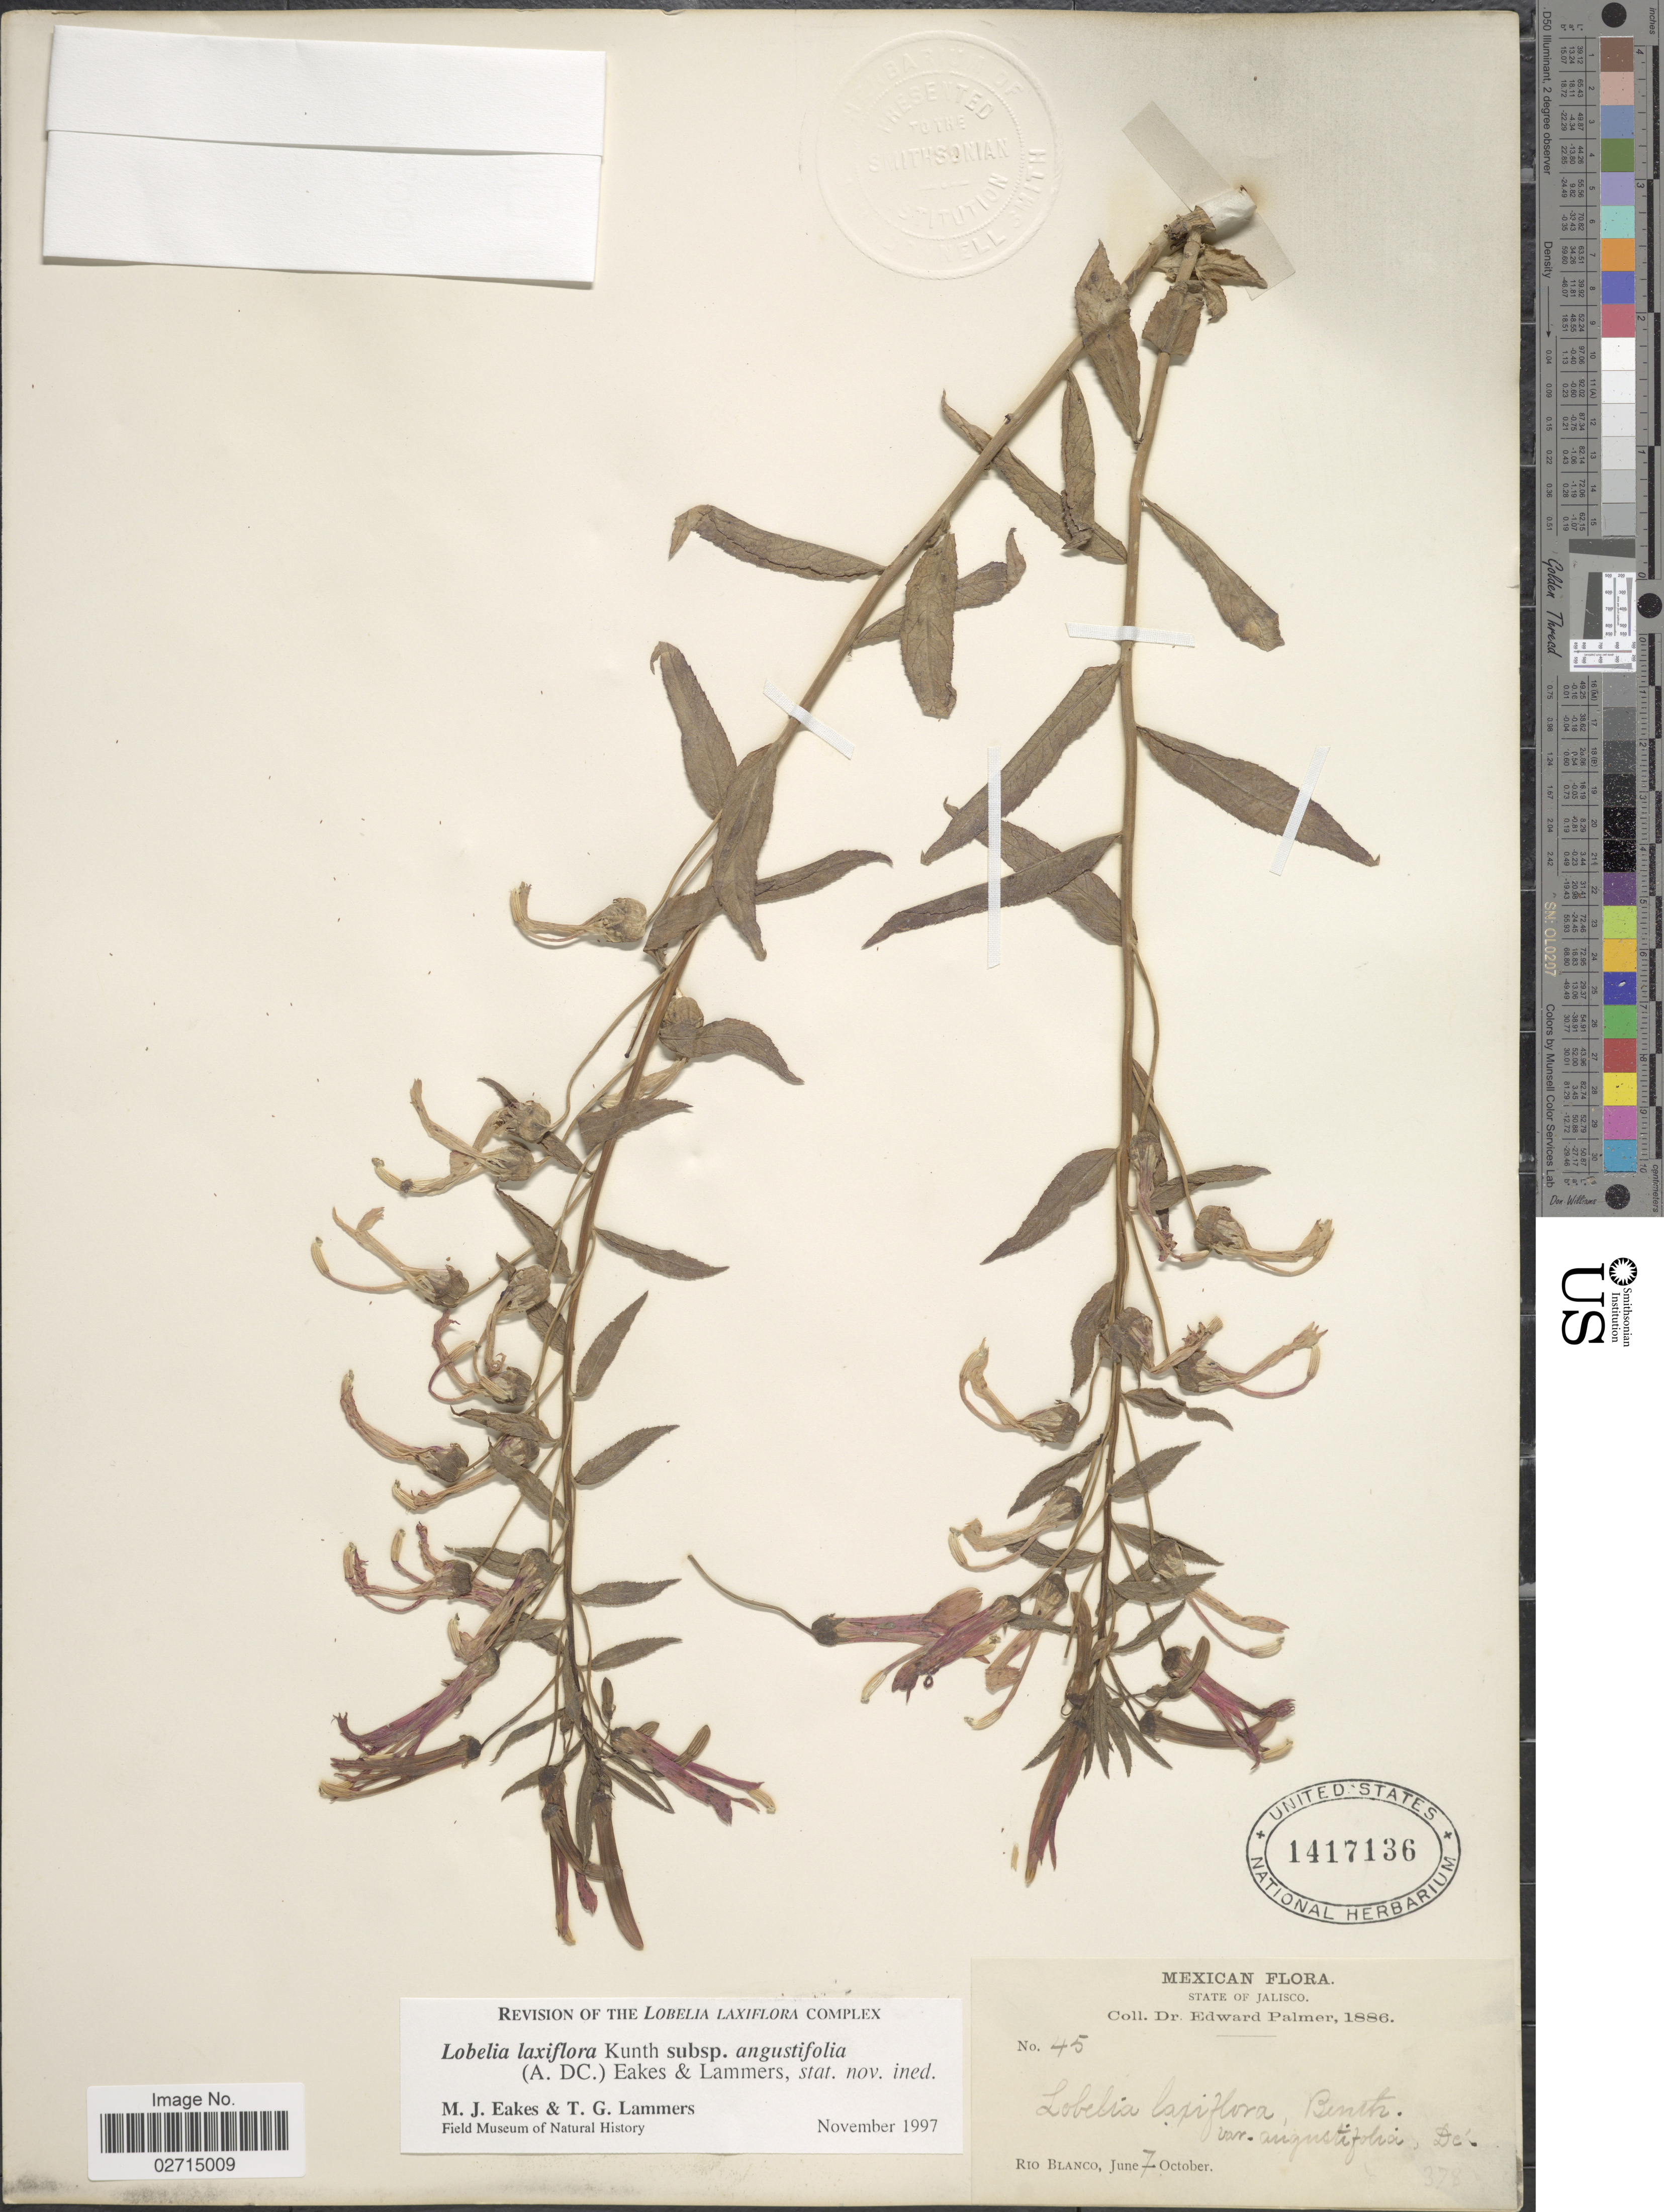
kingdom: Plantae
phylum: Tracheophyta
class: Magnoliopsida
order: Asterales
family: Campanulaceae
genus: Leptocodon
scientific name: Leptocodon laxiflora var. angustifolia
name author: A. DC.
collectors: E. Palmer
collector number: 45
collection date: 1886-06-07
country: Mexico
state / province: Jalisco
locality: State of Jalisco, Rio Blanco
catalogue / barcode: US 1417136